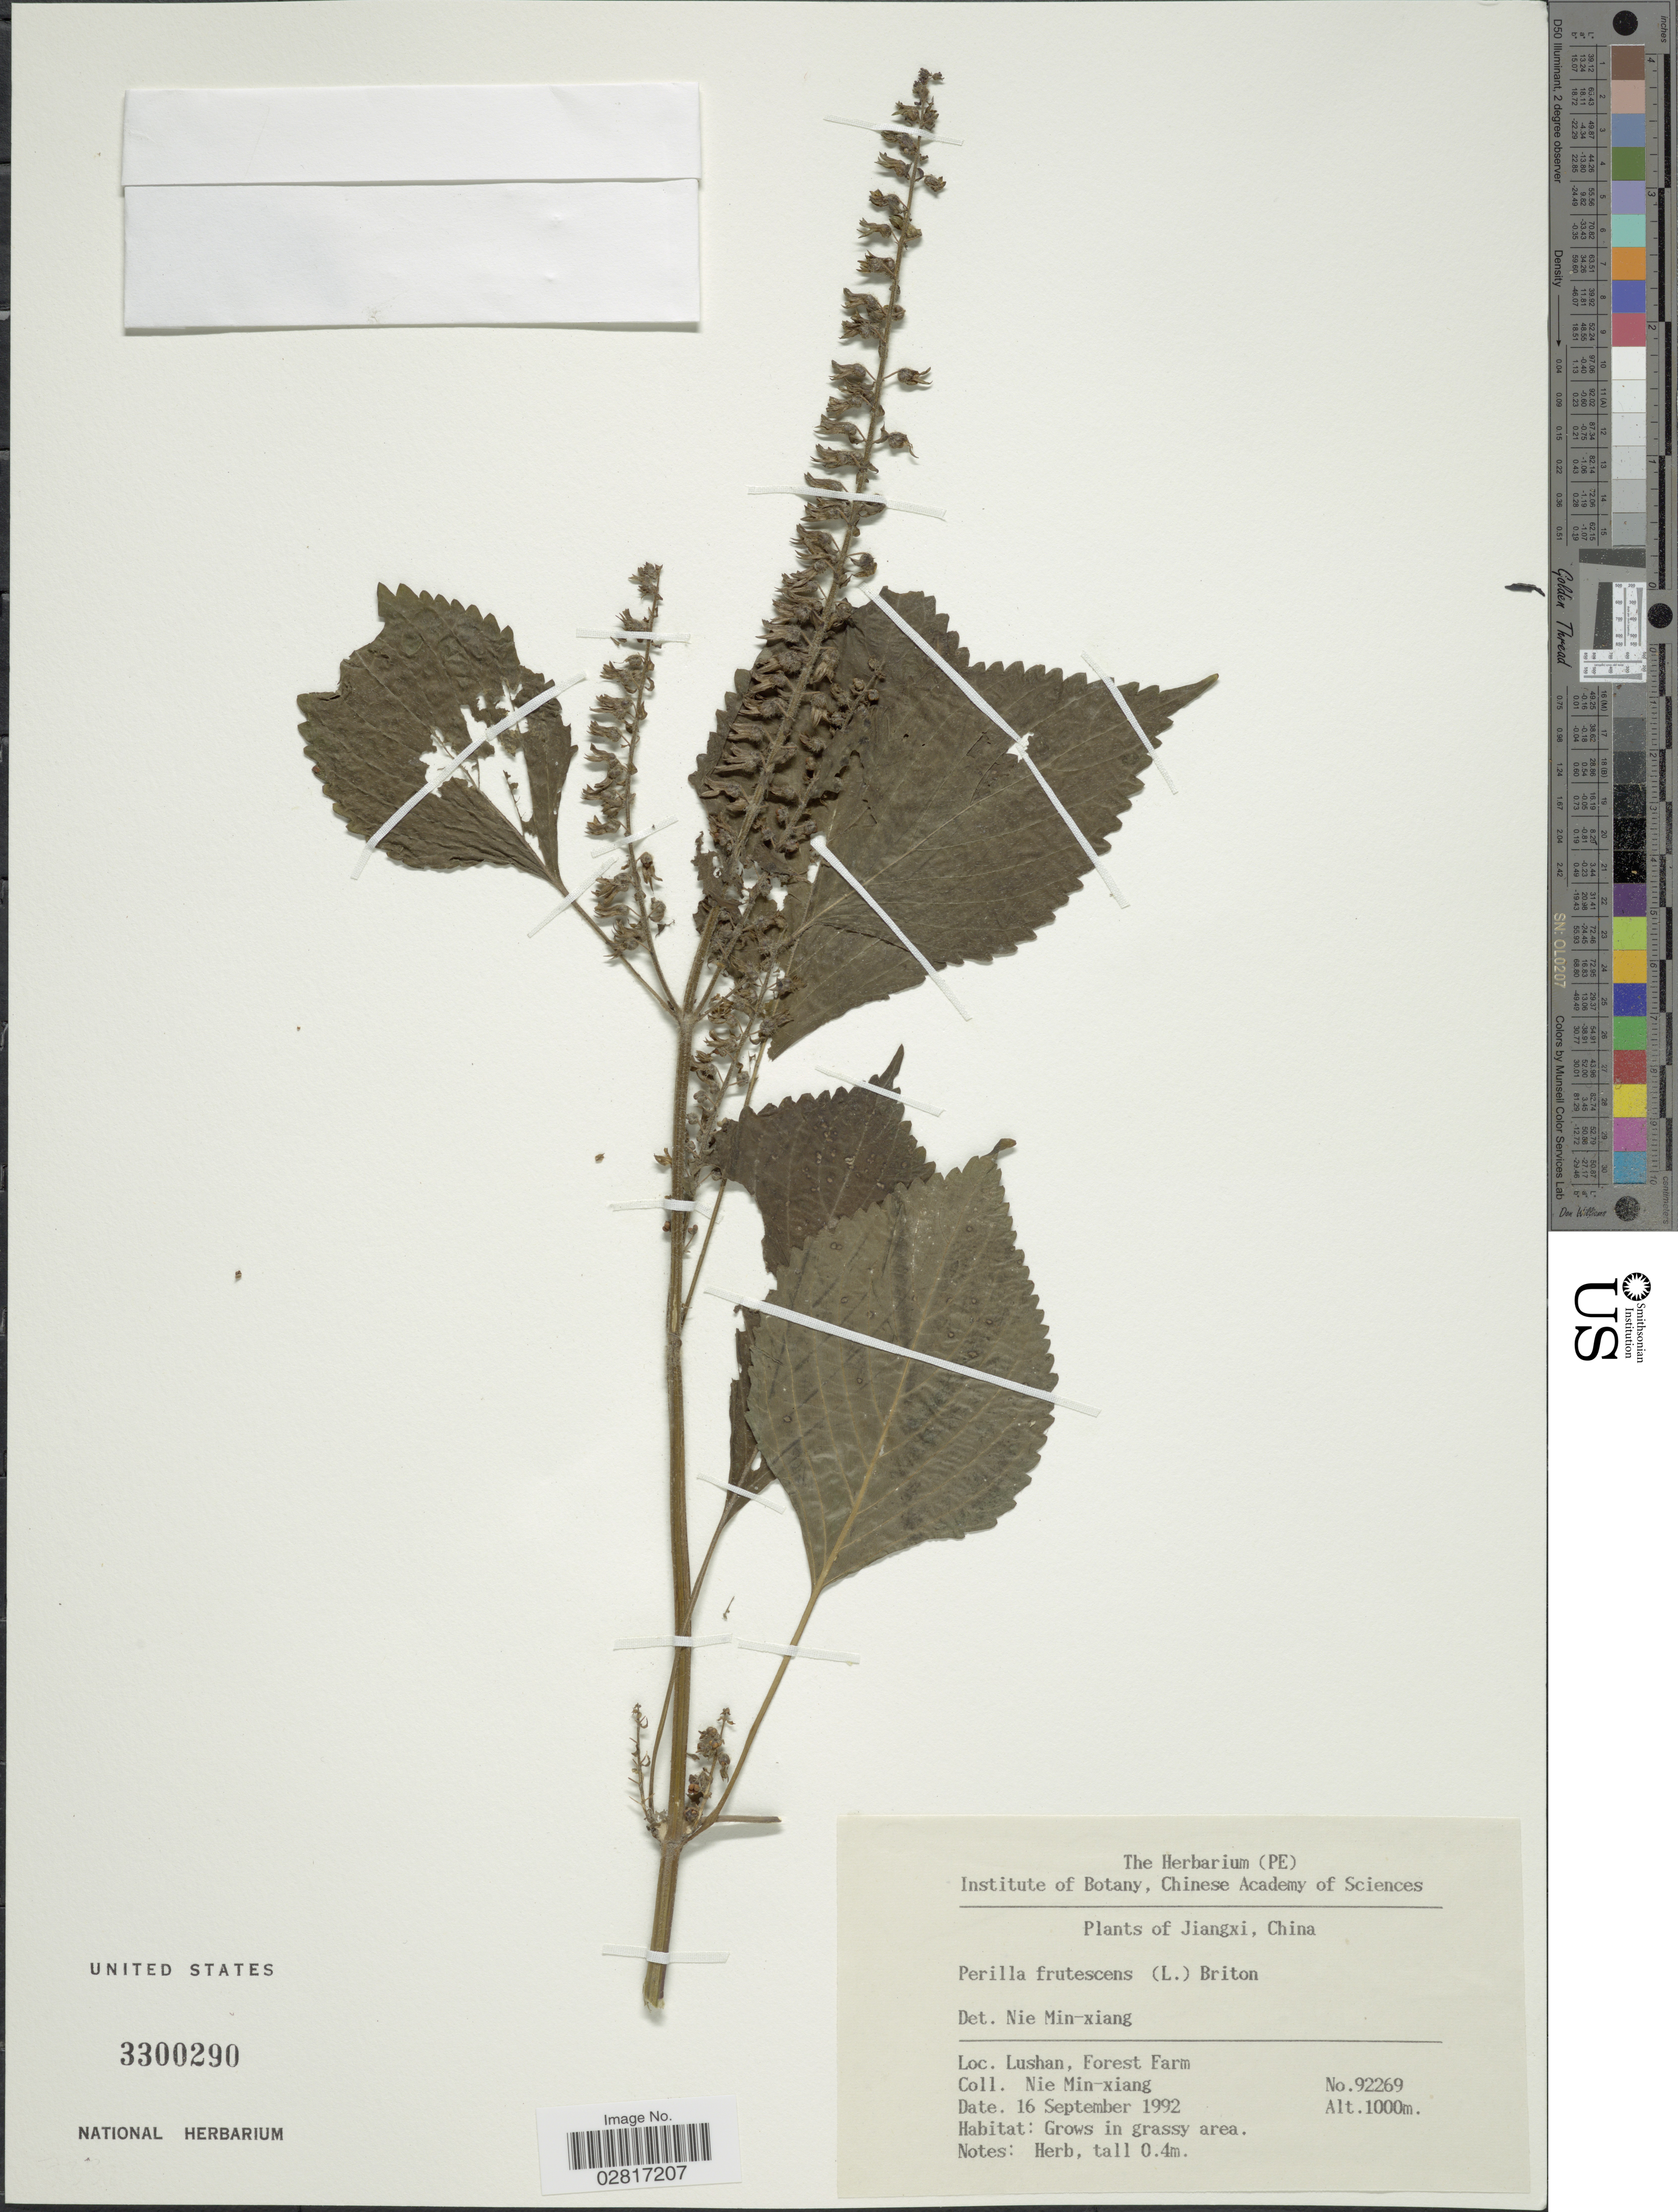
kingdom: Plantae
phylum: Tracheophyta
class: Magnoliopsida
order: Lamiales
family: Lamiaceae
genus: Perilla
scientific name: Perilla frutescens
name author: (L.) Britton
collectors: M. Nie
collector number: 92269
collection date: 1992-09-16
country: China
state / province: Jiangxi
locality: Lushan, Forest Farm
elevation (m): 1000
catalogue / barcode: US 3300290